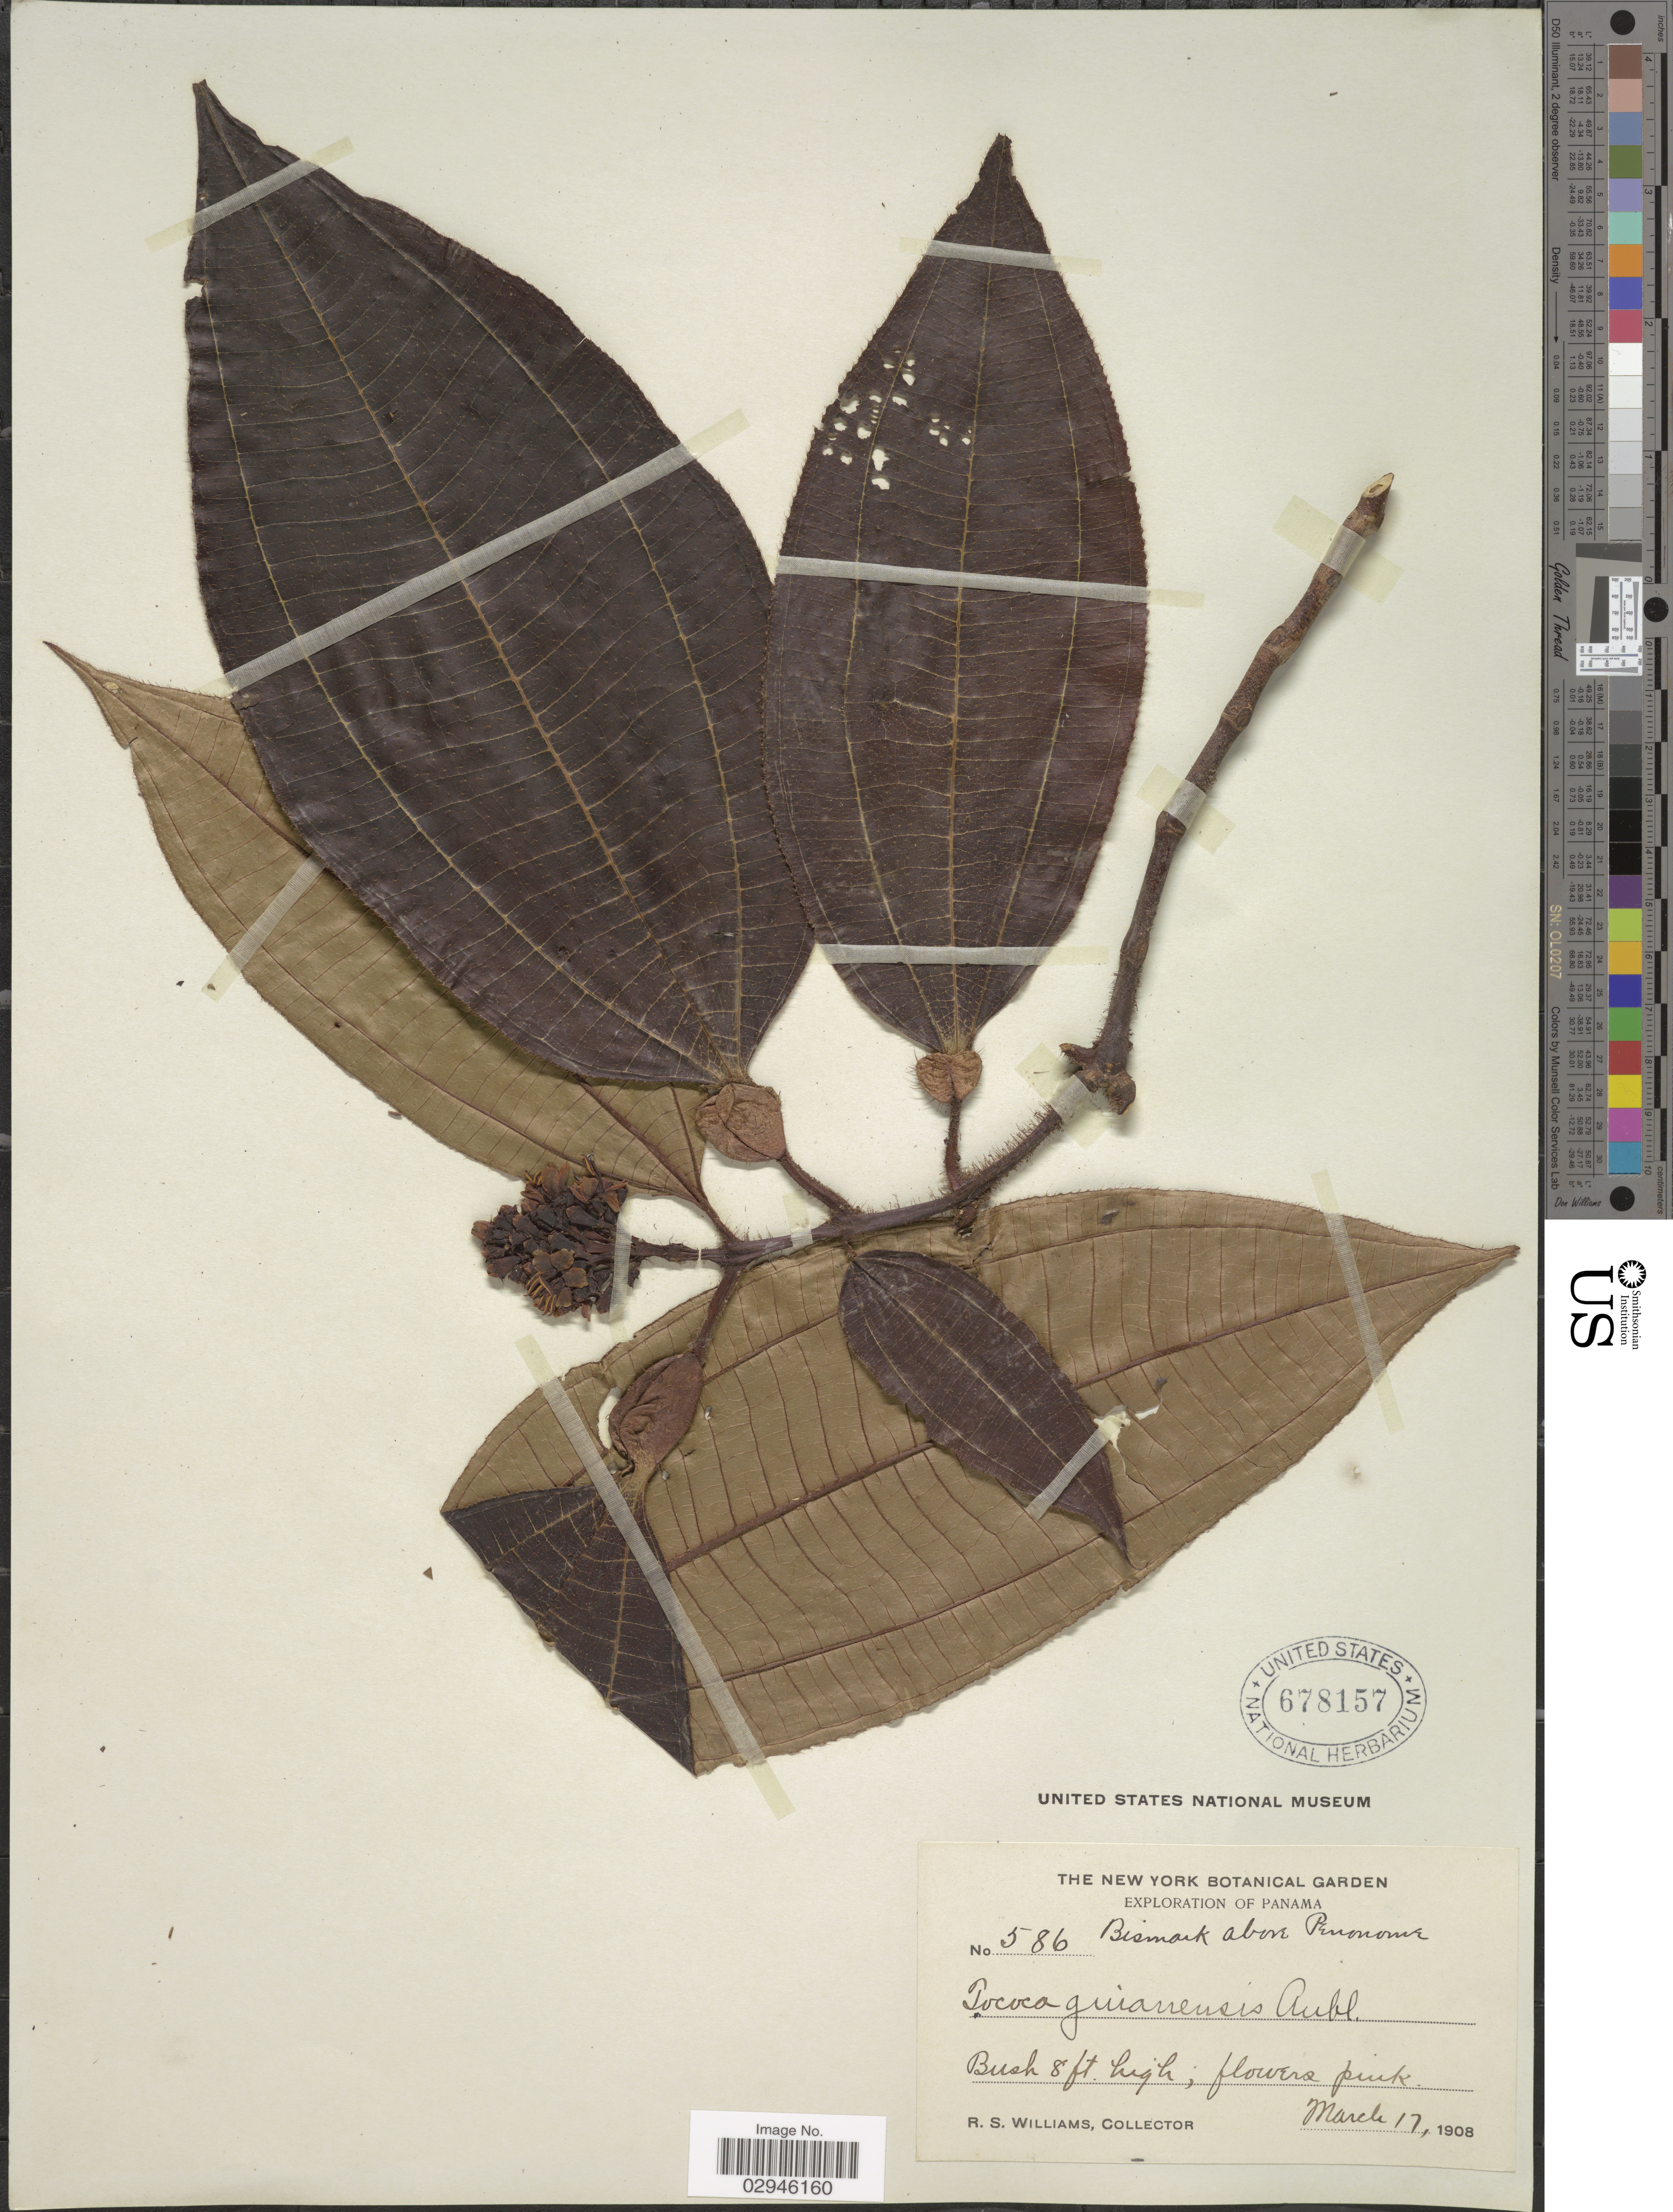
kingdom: Plantae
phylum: Tracheophyta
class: Magnoliopsida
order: Myrtales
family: Melastomataceae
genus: Tococa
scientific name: Tococa guianensis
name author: Aubl.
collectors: R. S. Williams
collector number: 586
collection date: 1908-03-17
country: Panama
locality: Bismark above Penonome.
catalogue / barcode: US 678157